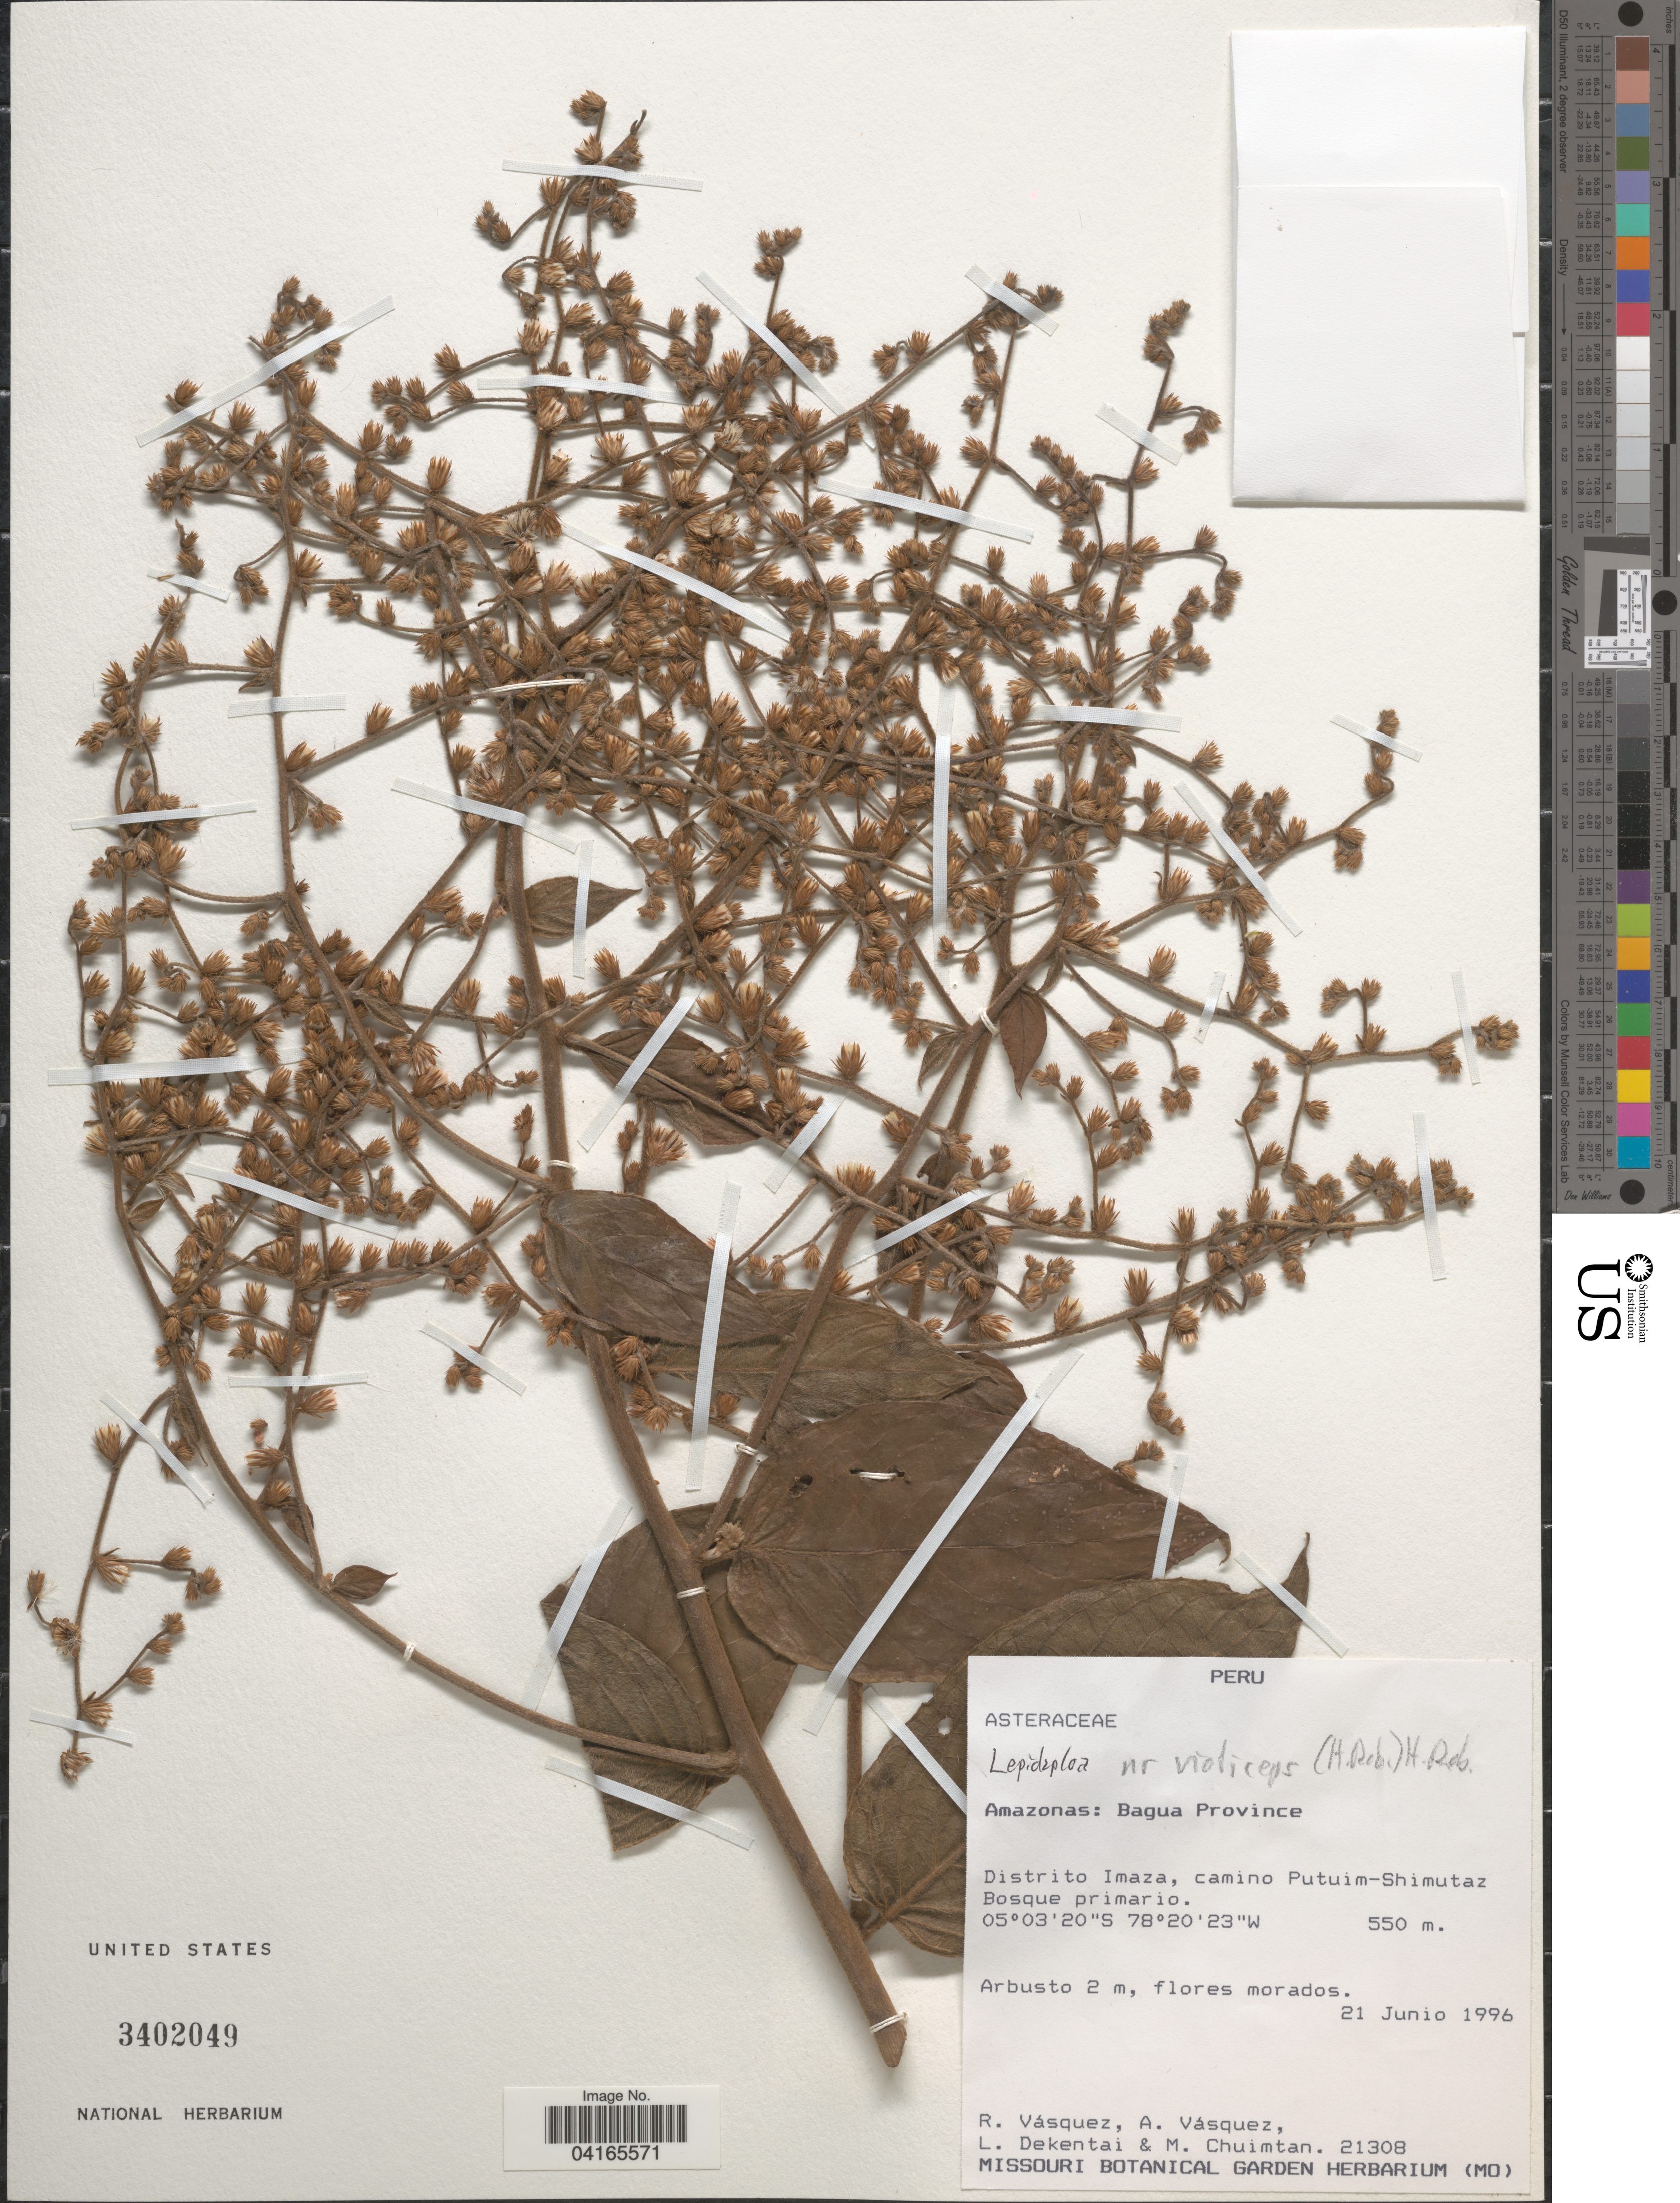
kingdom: Plantae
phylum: Tracheophyta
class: Magnoliopsida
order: Asterales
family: Asteraceae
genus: Lepidaploa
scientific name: Lepidaploa violiceps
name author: (H. Rob.) H. Rob.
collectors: R. Vásquez, A. Vasquez, L. Dekentai & M. Chuimtan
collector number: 21308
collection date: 1996-06-21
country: Peru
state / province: Amazonas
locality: Bagua Province. Distrito Imaza, camino Putuim-Shimutaz.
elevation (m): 550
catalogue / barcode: US 3402049